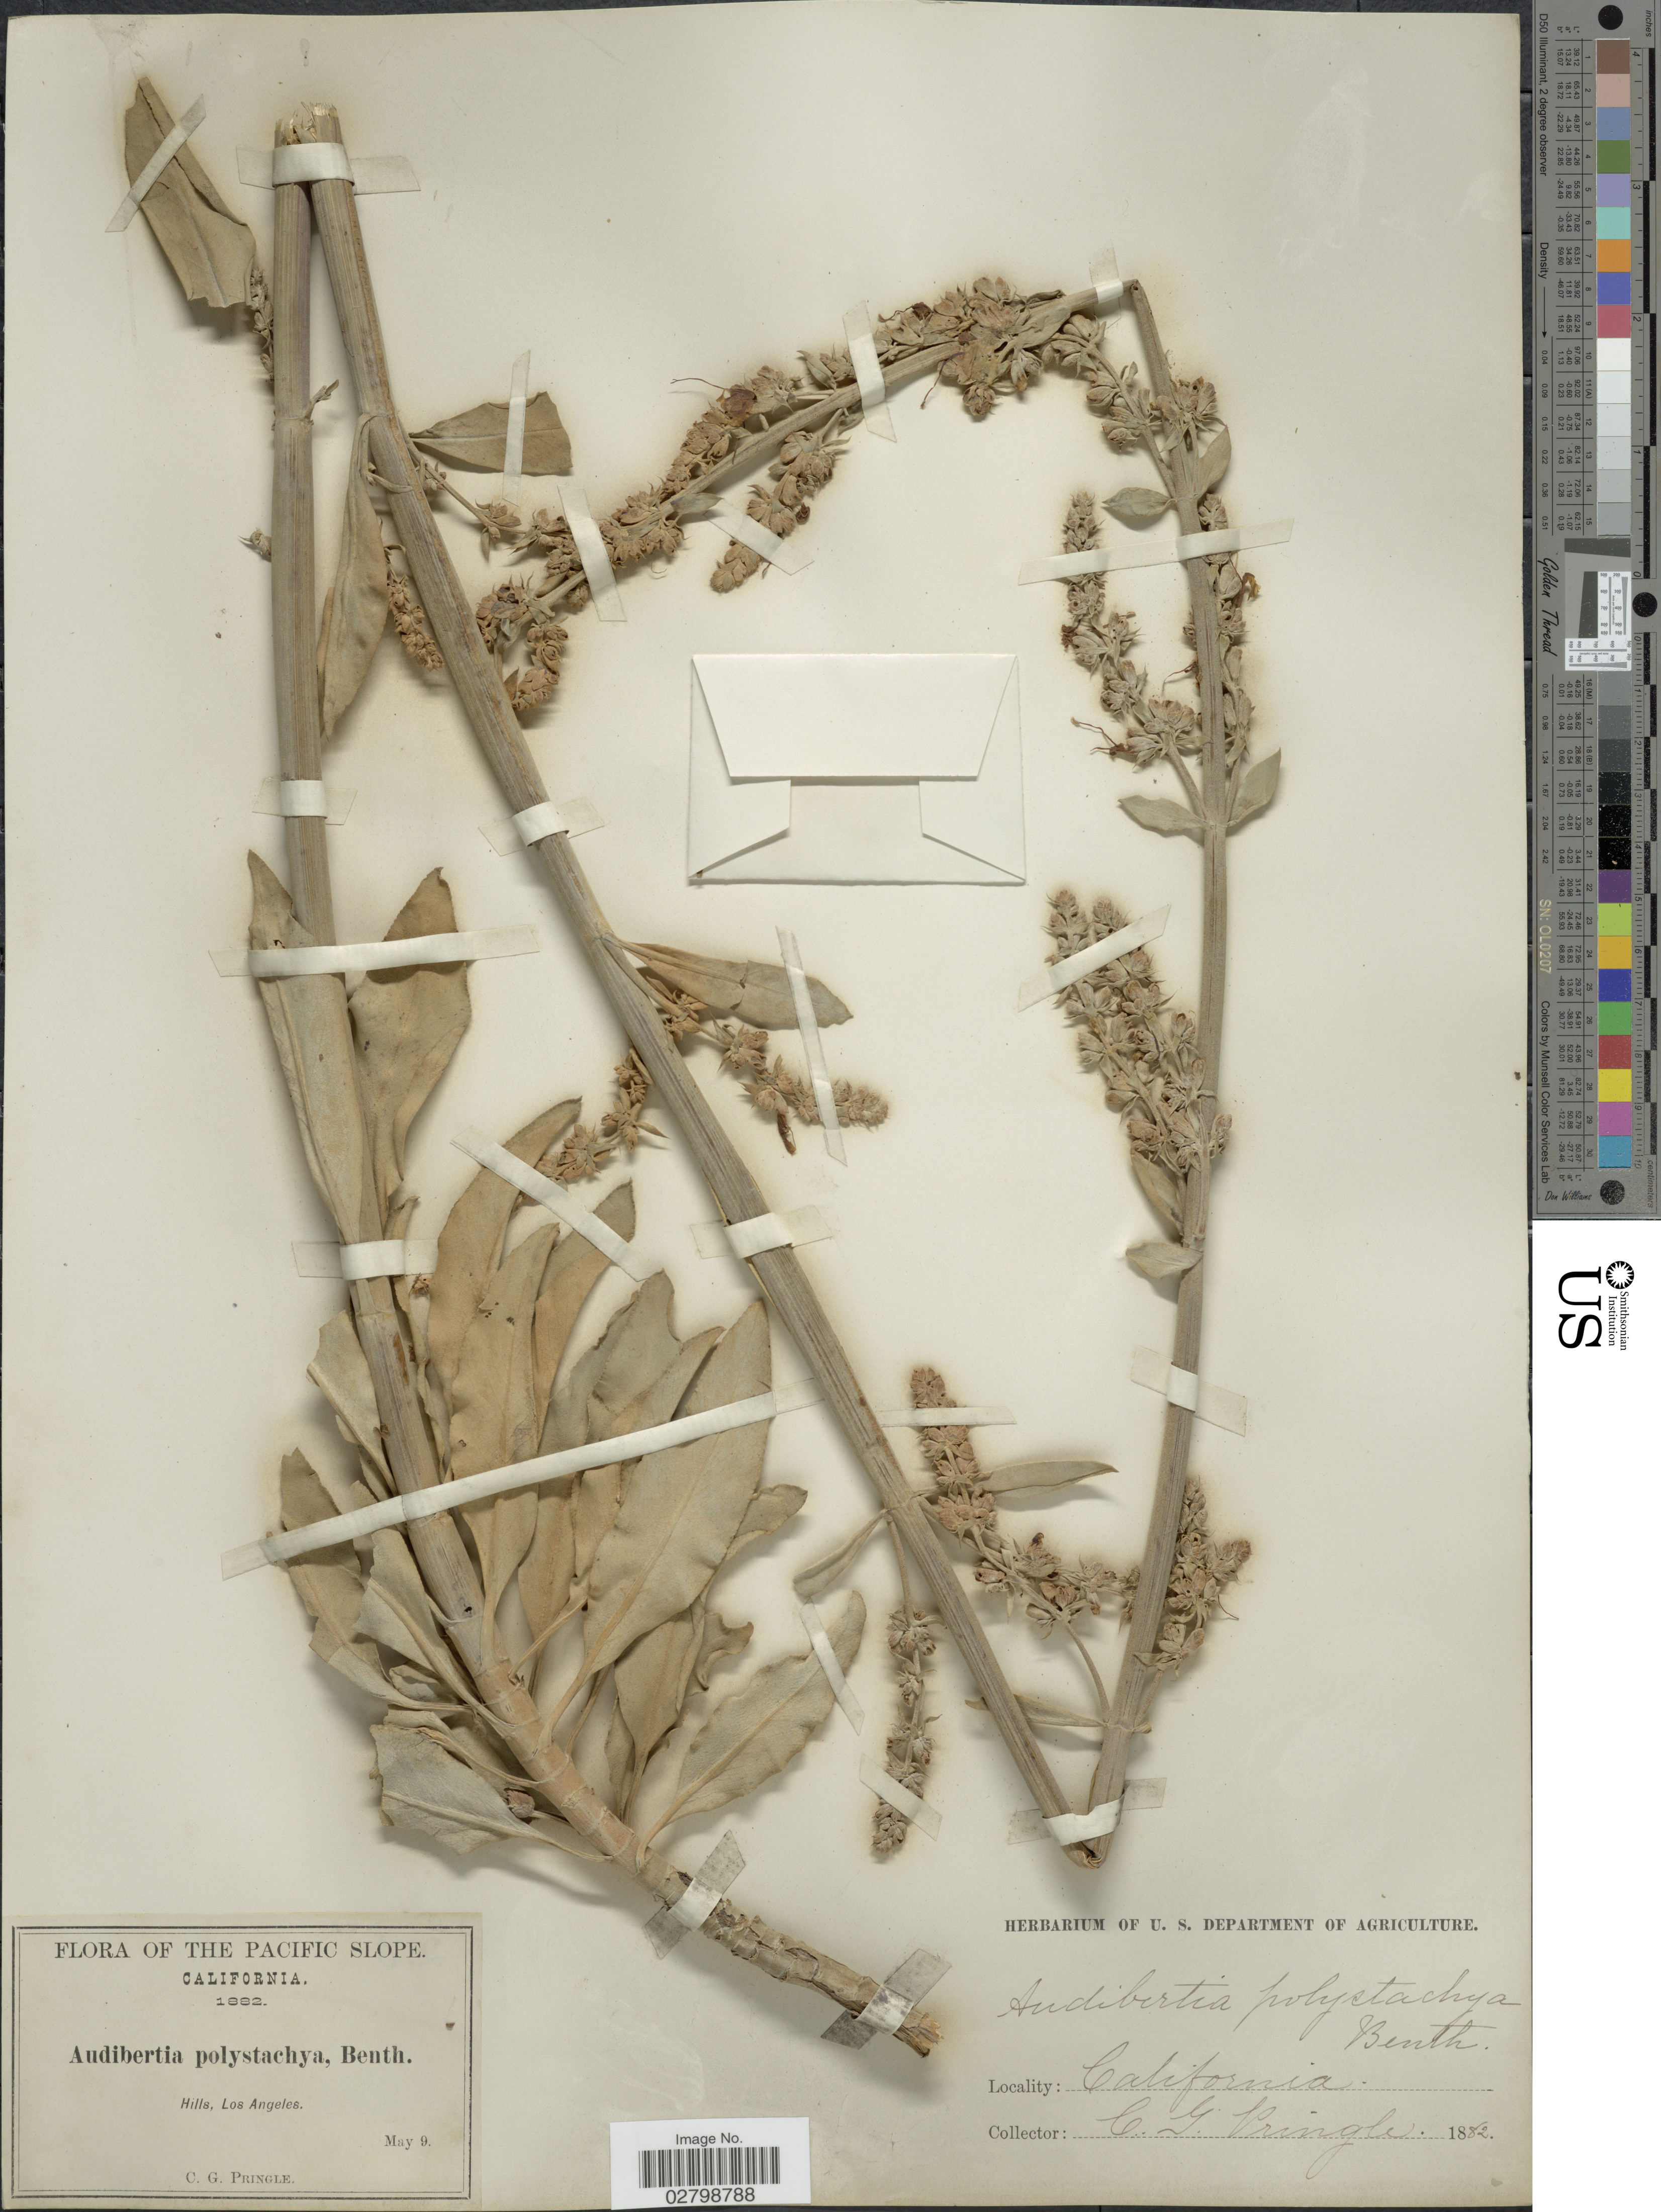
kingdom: Plantae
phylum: Tracheophyta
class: Magnoliopsida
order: Lamiales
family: Lamiaceae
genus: Salvia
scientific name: Salvia apiana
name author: Jeps.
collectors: C. G. Pringle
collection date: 1882-05-09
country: United States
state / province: California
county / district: Los Angeles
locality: The Pacific Slope, Hills, Los Angeles.